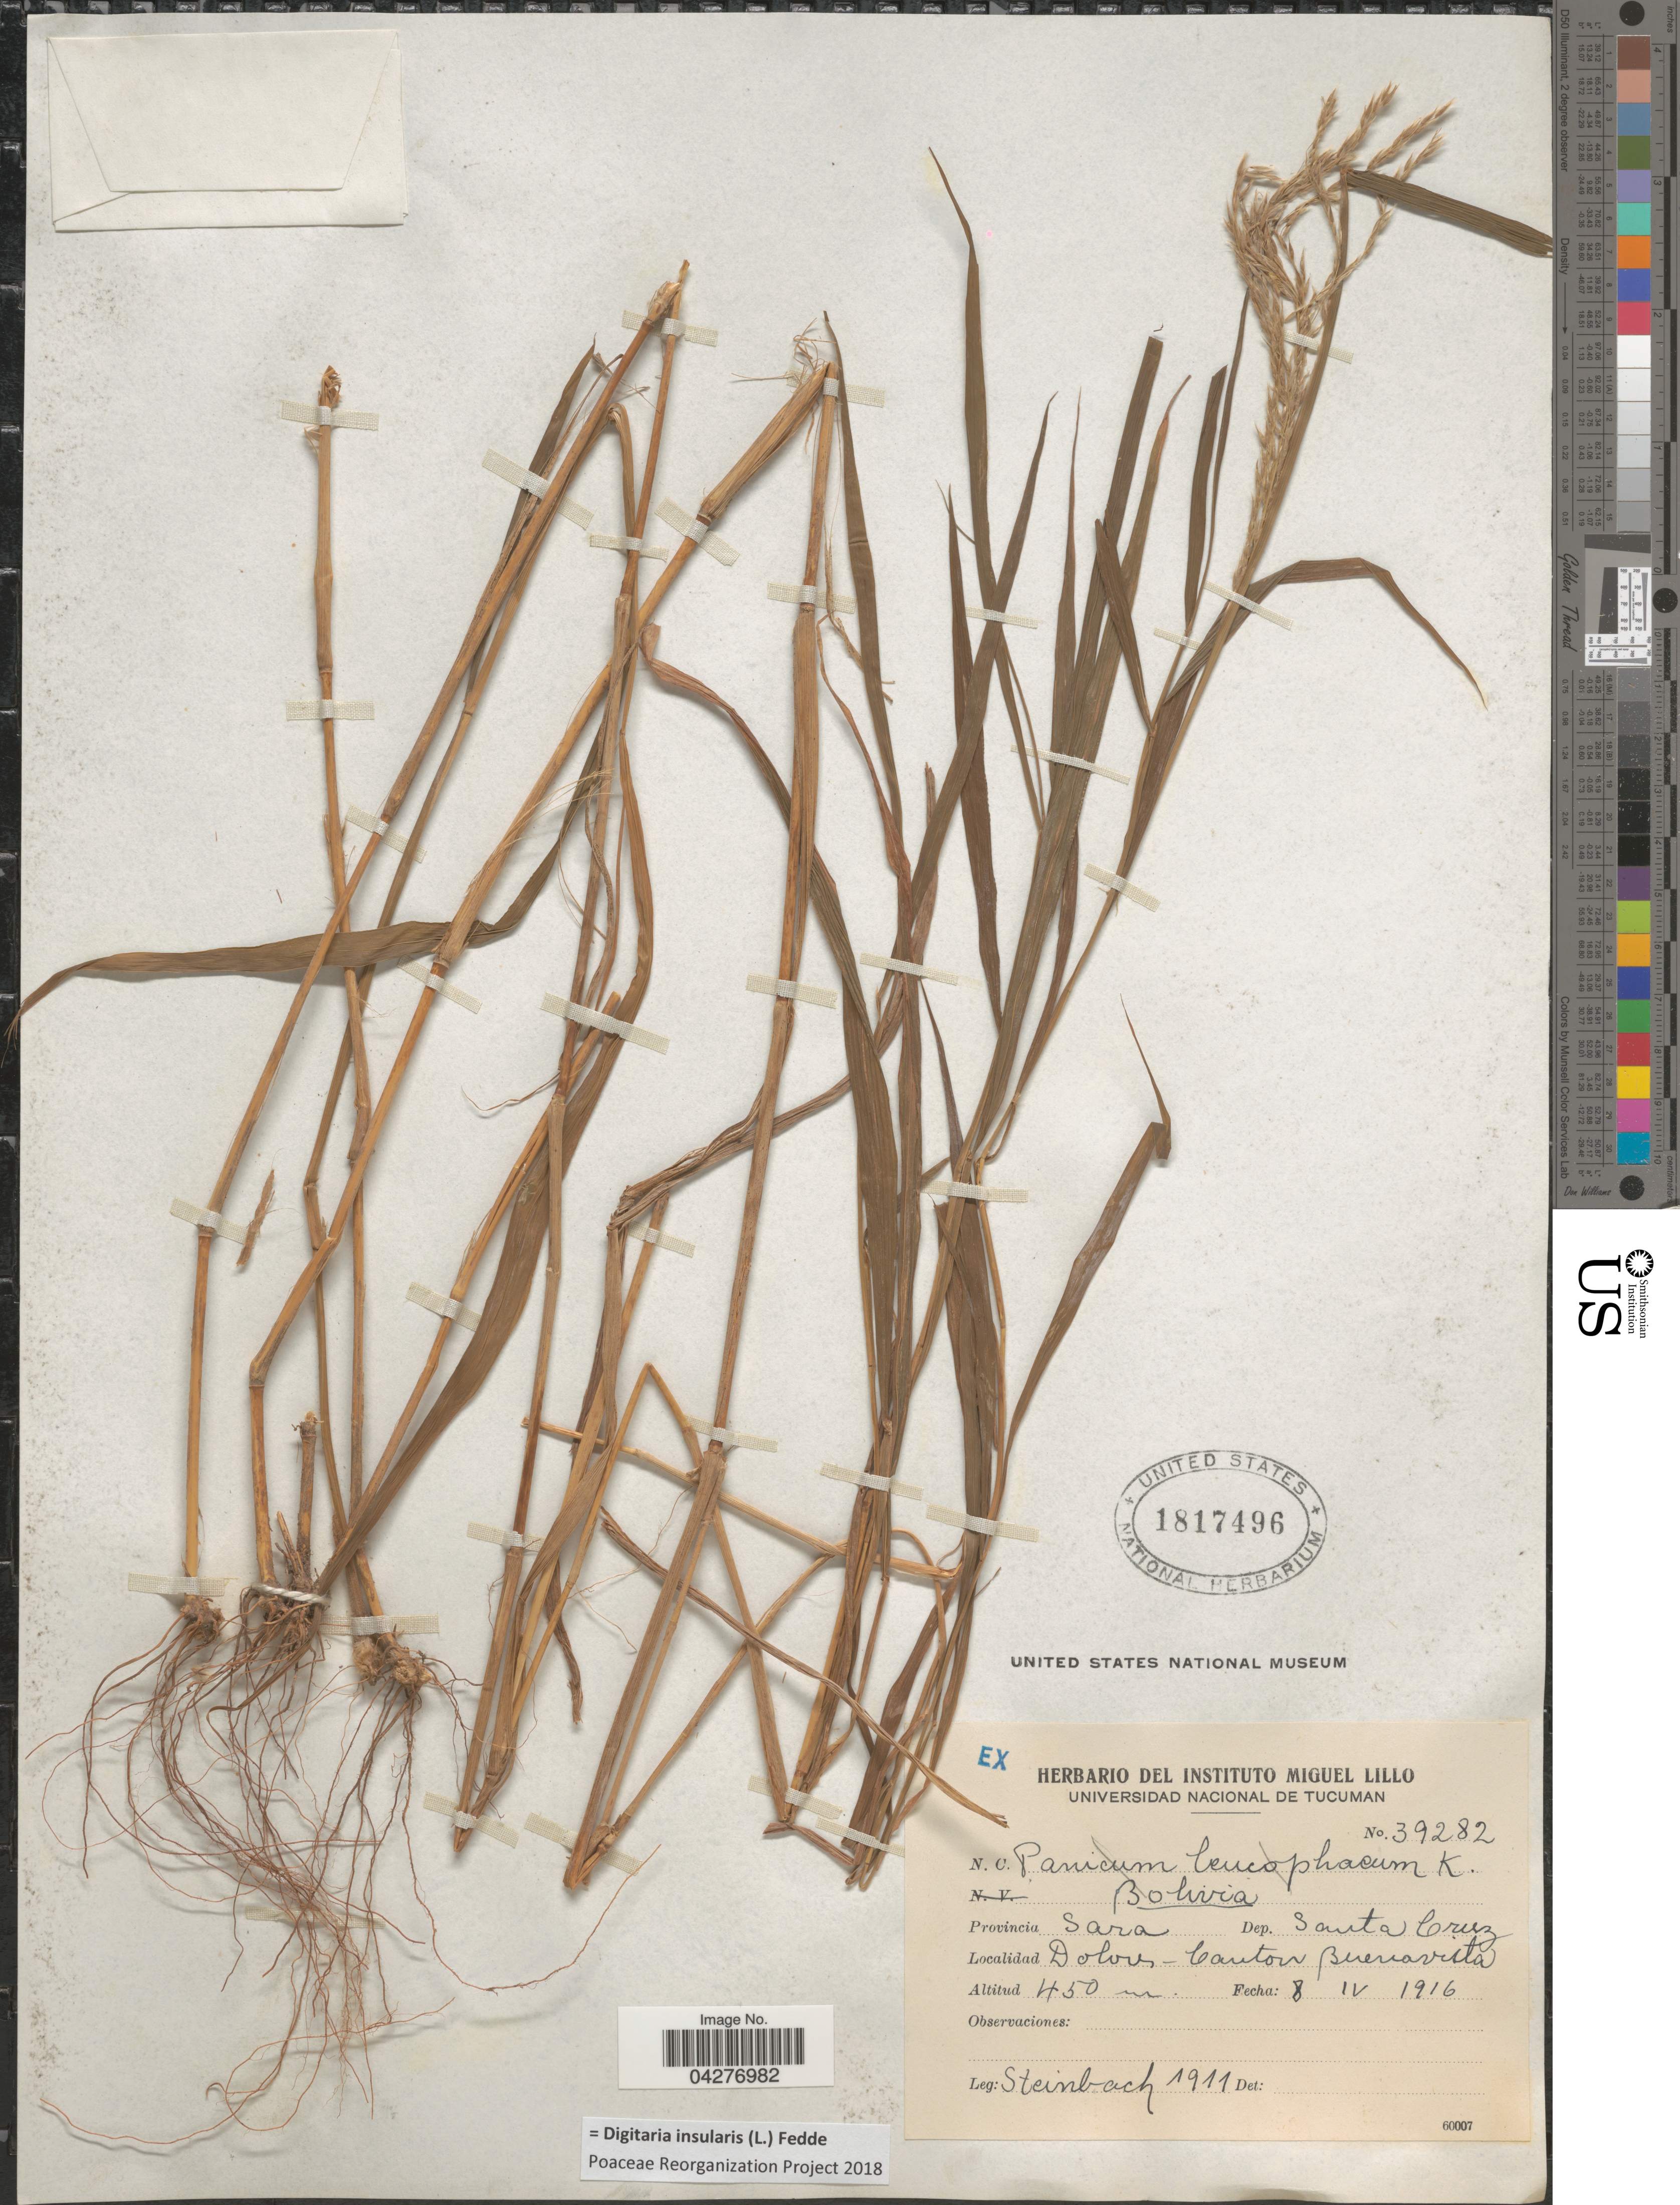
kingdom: Plantae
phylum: Tracheophyta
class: Liliopsida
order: Poales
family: Poaceae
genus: Digitaria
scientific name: Digitaria insularis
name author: (L.) Fedde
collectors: Steinbach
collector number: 1911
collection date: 1916-04-08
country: Bolivia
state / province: Santa Cruz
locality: Provincia Sara. Dep. Santa Cruz. Dolores - Canton Buenavista.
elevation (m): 450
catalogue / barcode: US 1817496